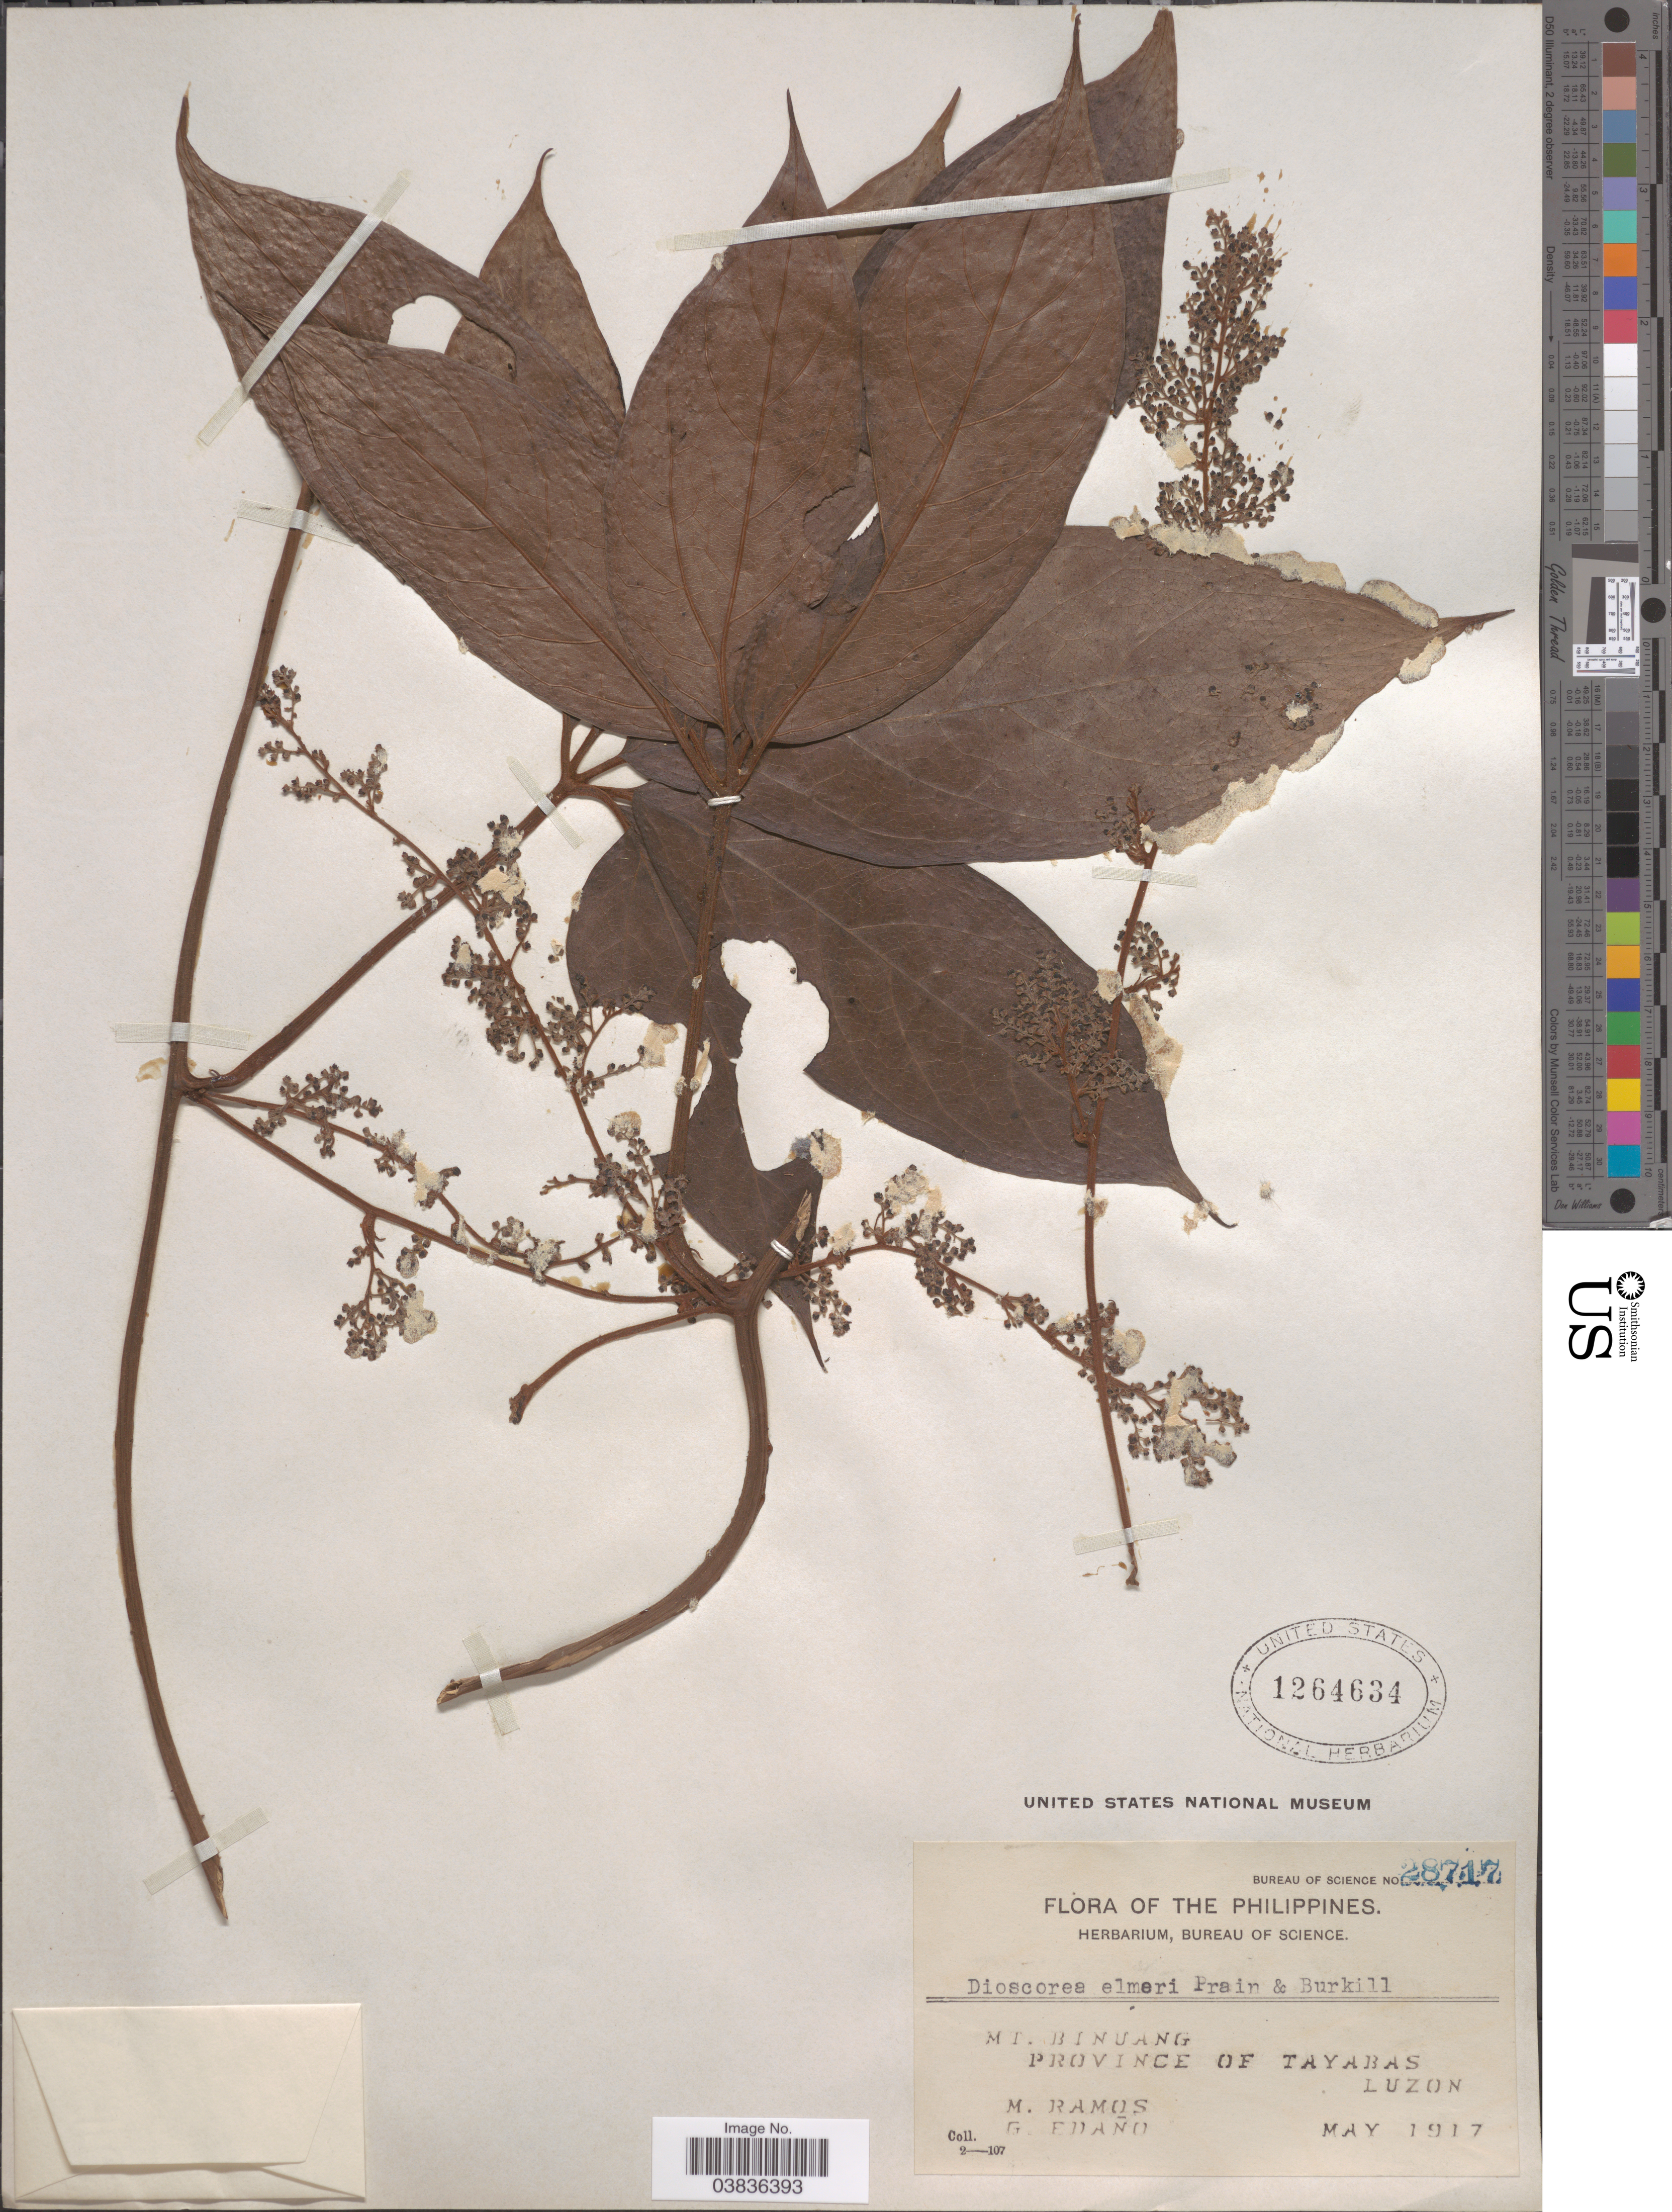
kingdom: Plantae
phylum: Tracheophyta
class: Liliopsida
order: Dioscoreales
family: Dioscoreaceae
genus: Dioscorea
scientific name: Dioscorea elmeri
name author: Prain & Burkill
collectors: M. Ramos & G. Edaño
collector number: Bureau of Science 28717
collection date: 1917-05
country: Philippines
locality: Mt. Binuang. Province of Tayabas. Luzon.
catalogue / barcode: US 1264634